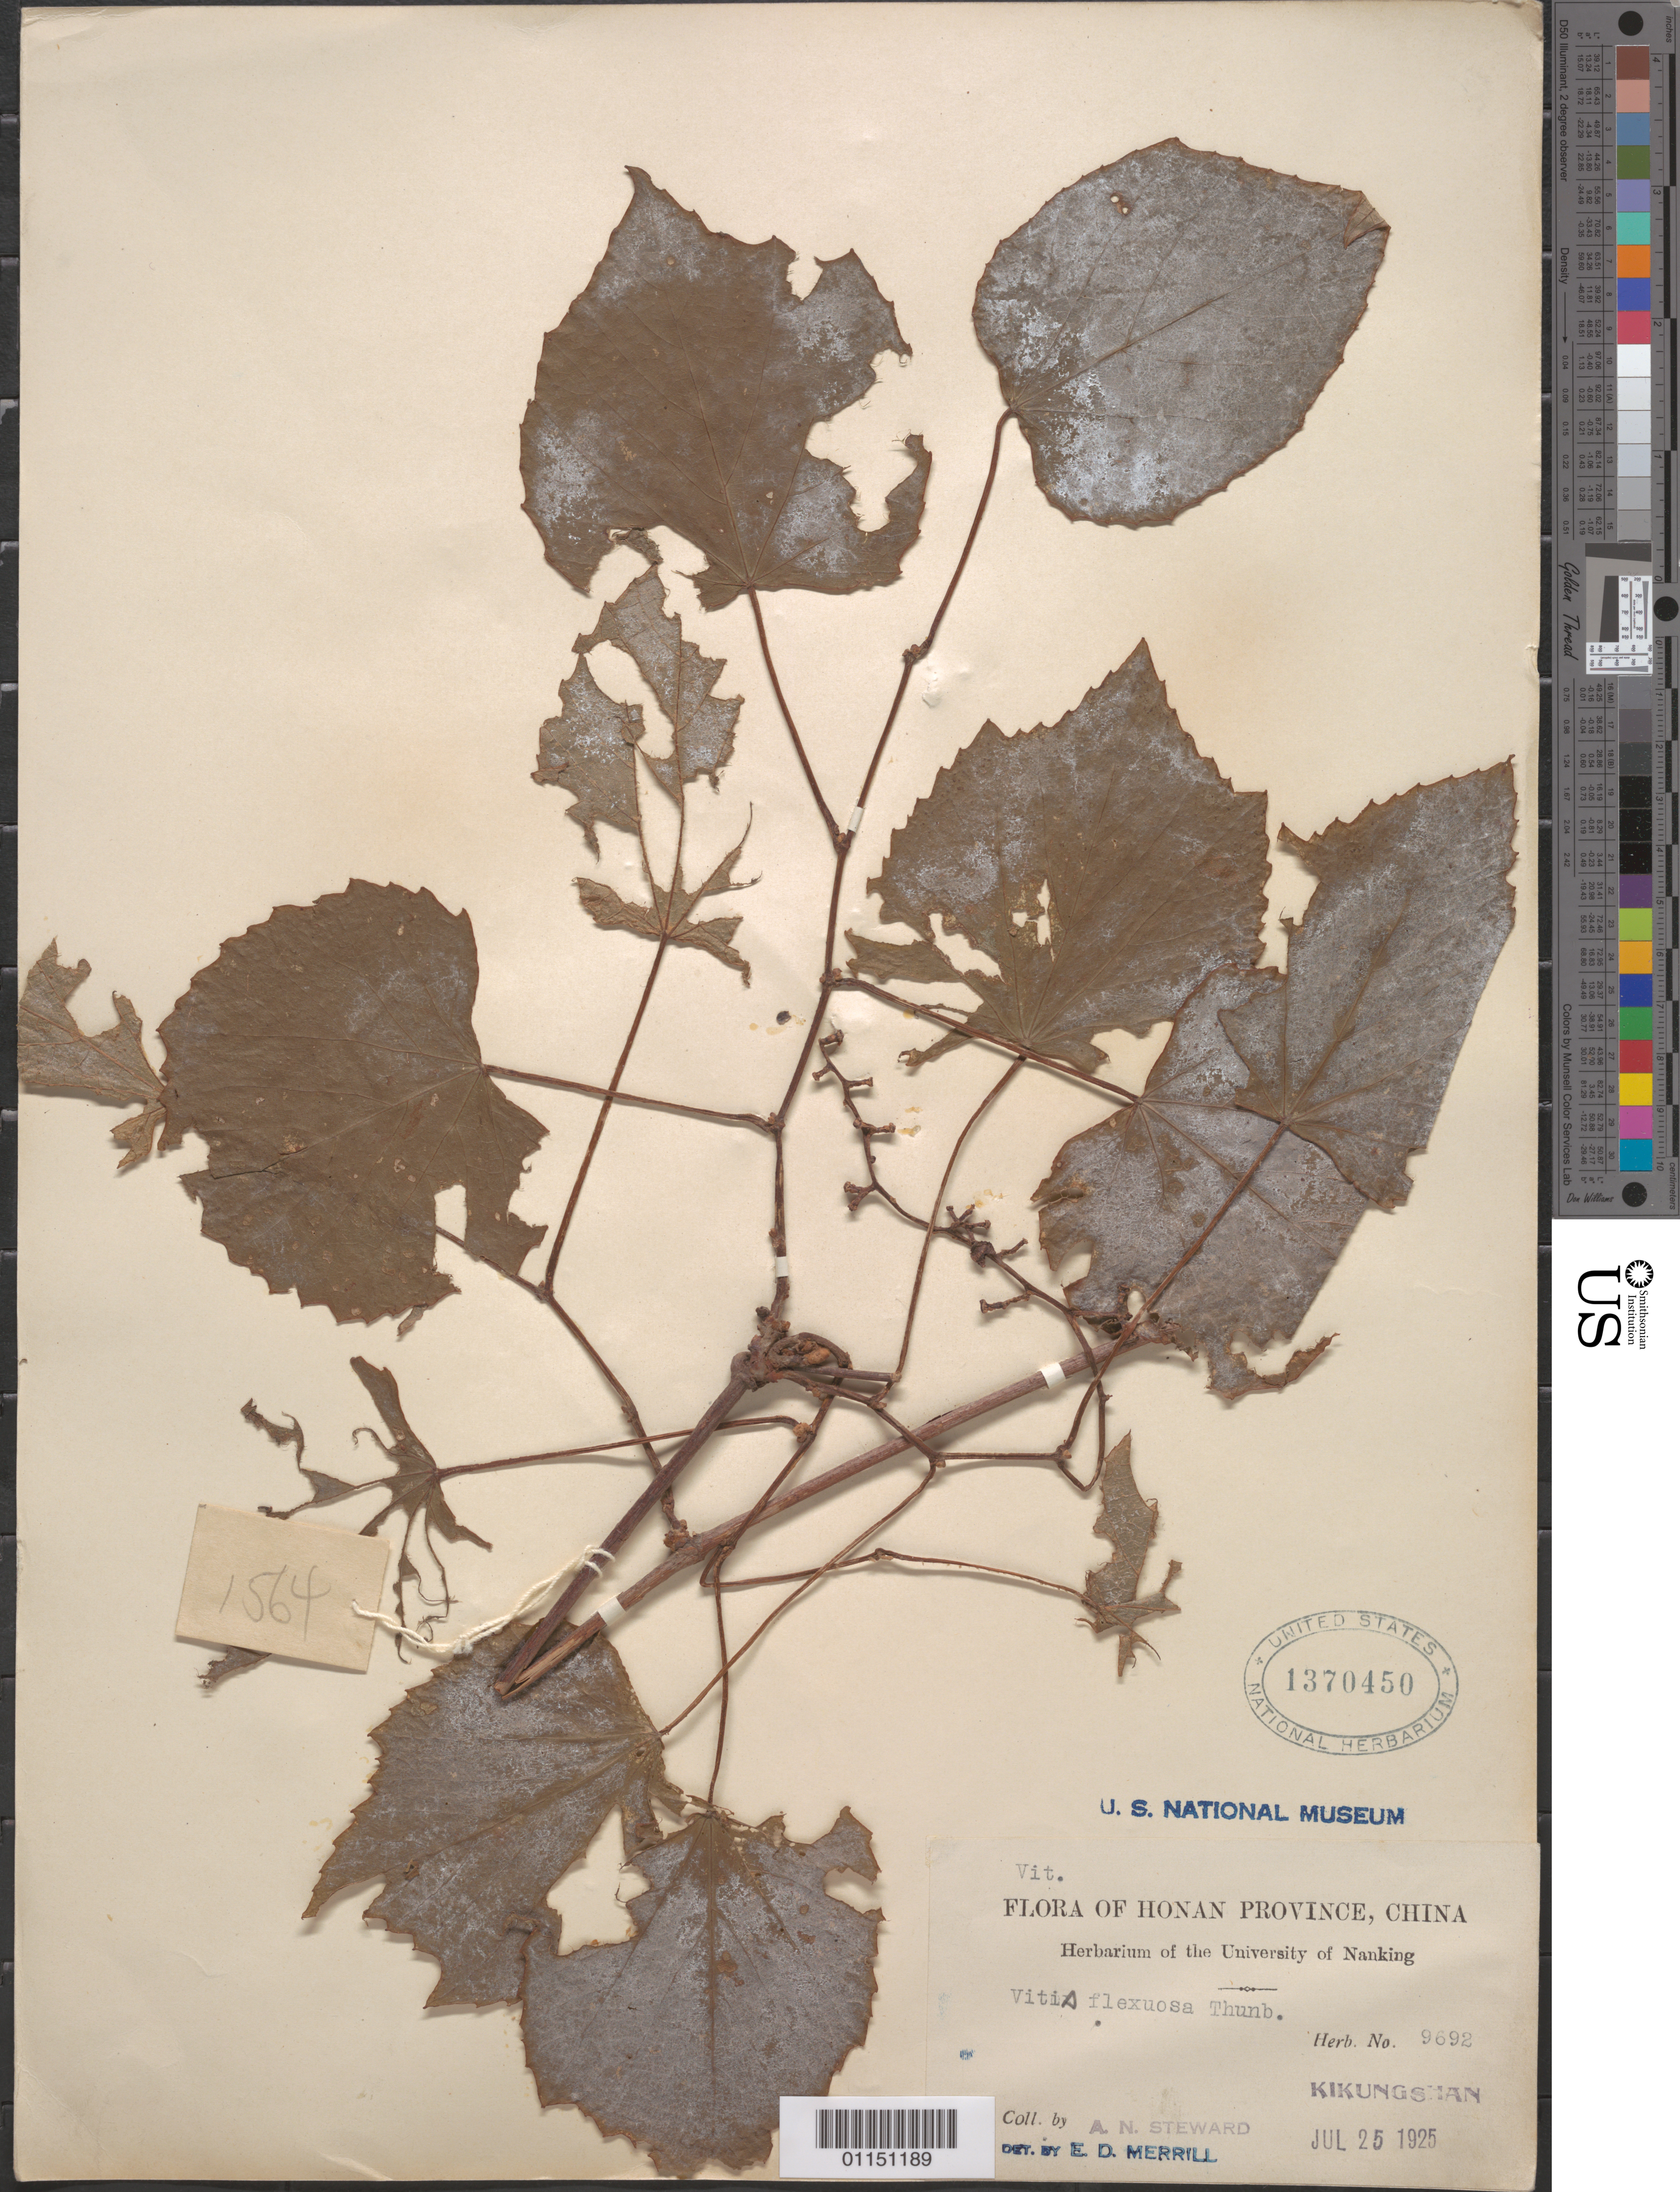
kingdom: Plantae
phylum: Tracheophyta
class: Magnoliopsida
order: Vitales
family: Vitaceae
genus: Vitis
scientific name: Vitis flexuosa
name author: Thunb.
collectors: A. N. Steward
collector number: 9692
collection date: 1925-07-25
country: China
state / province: Henan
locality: Kikungshan.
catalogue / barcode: US 1370450